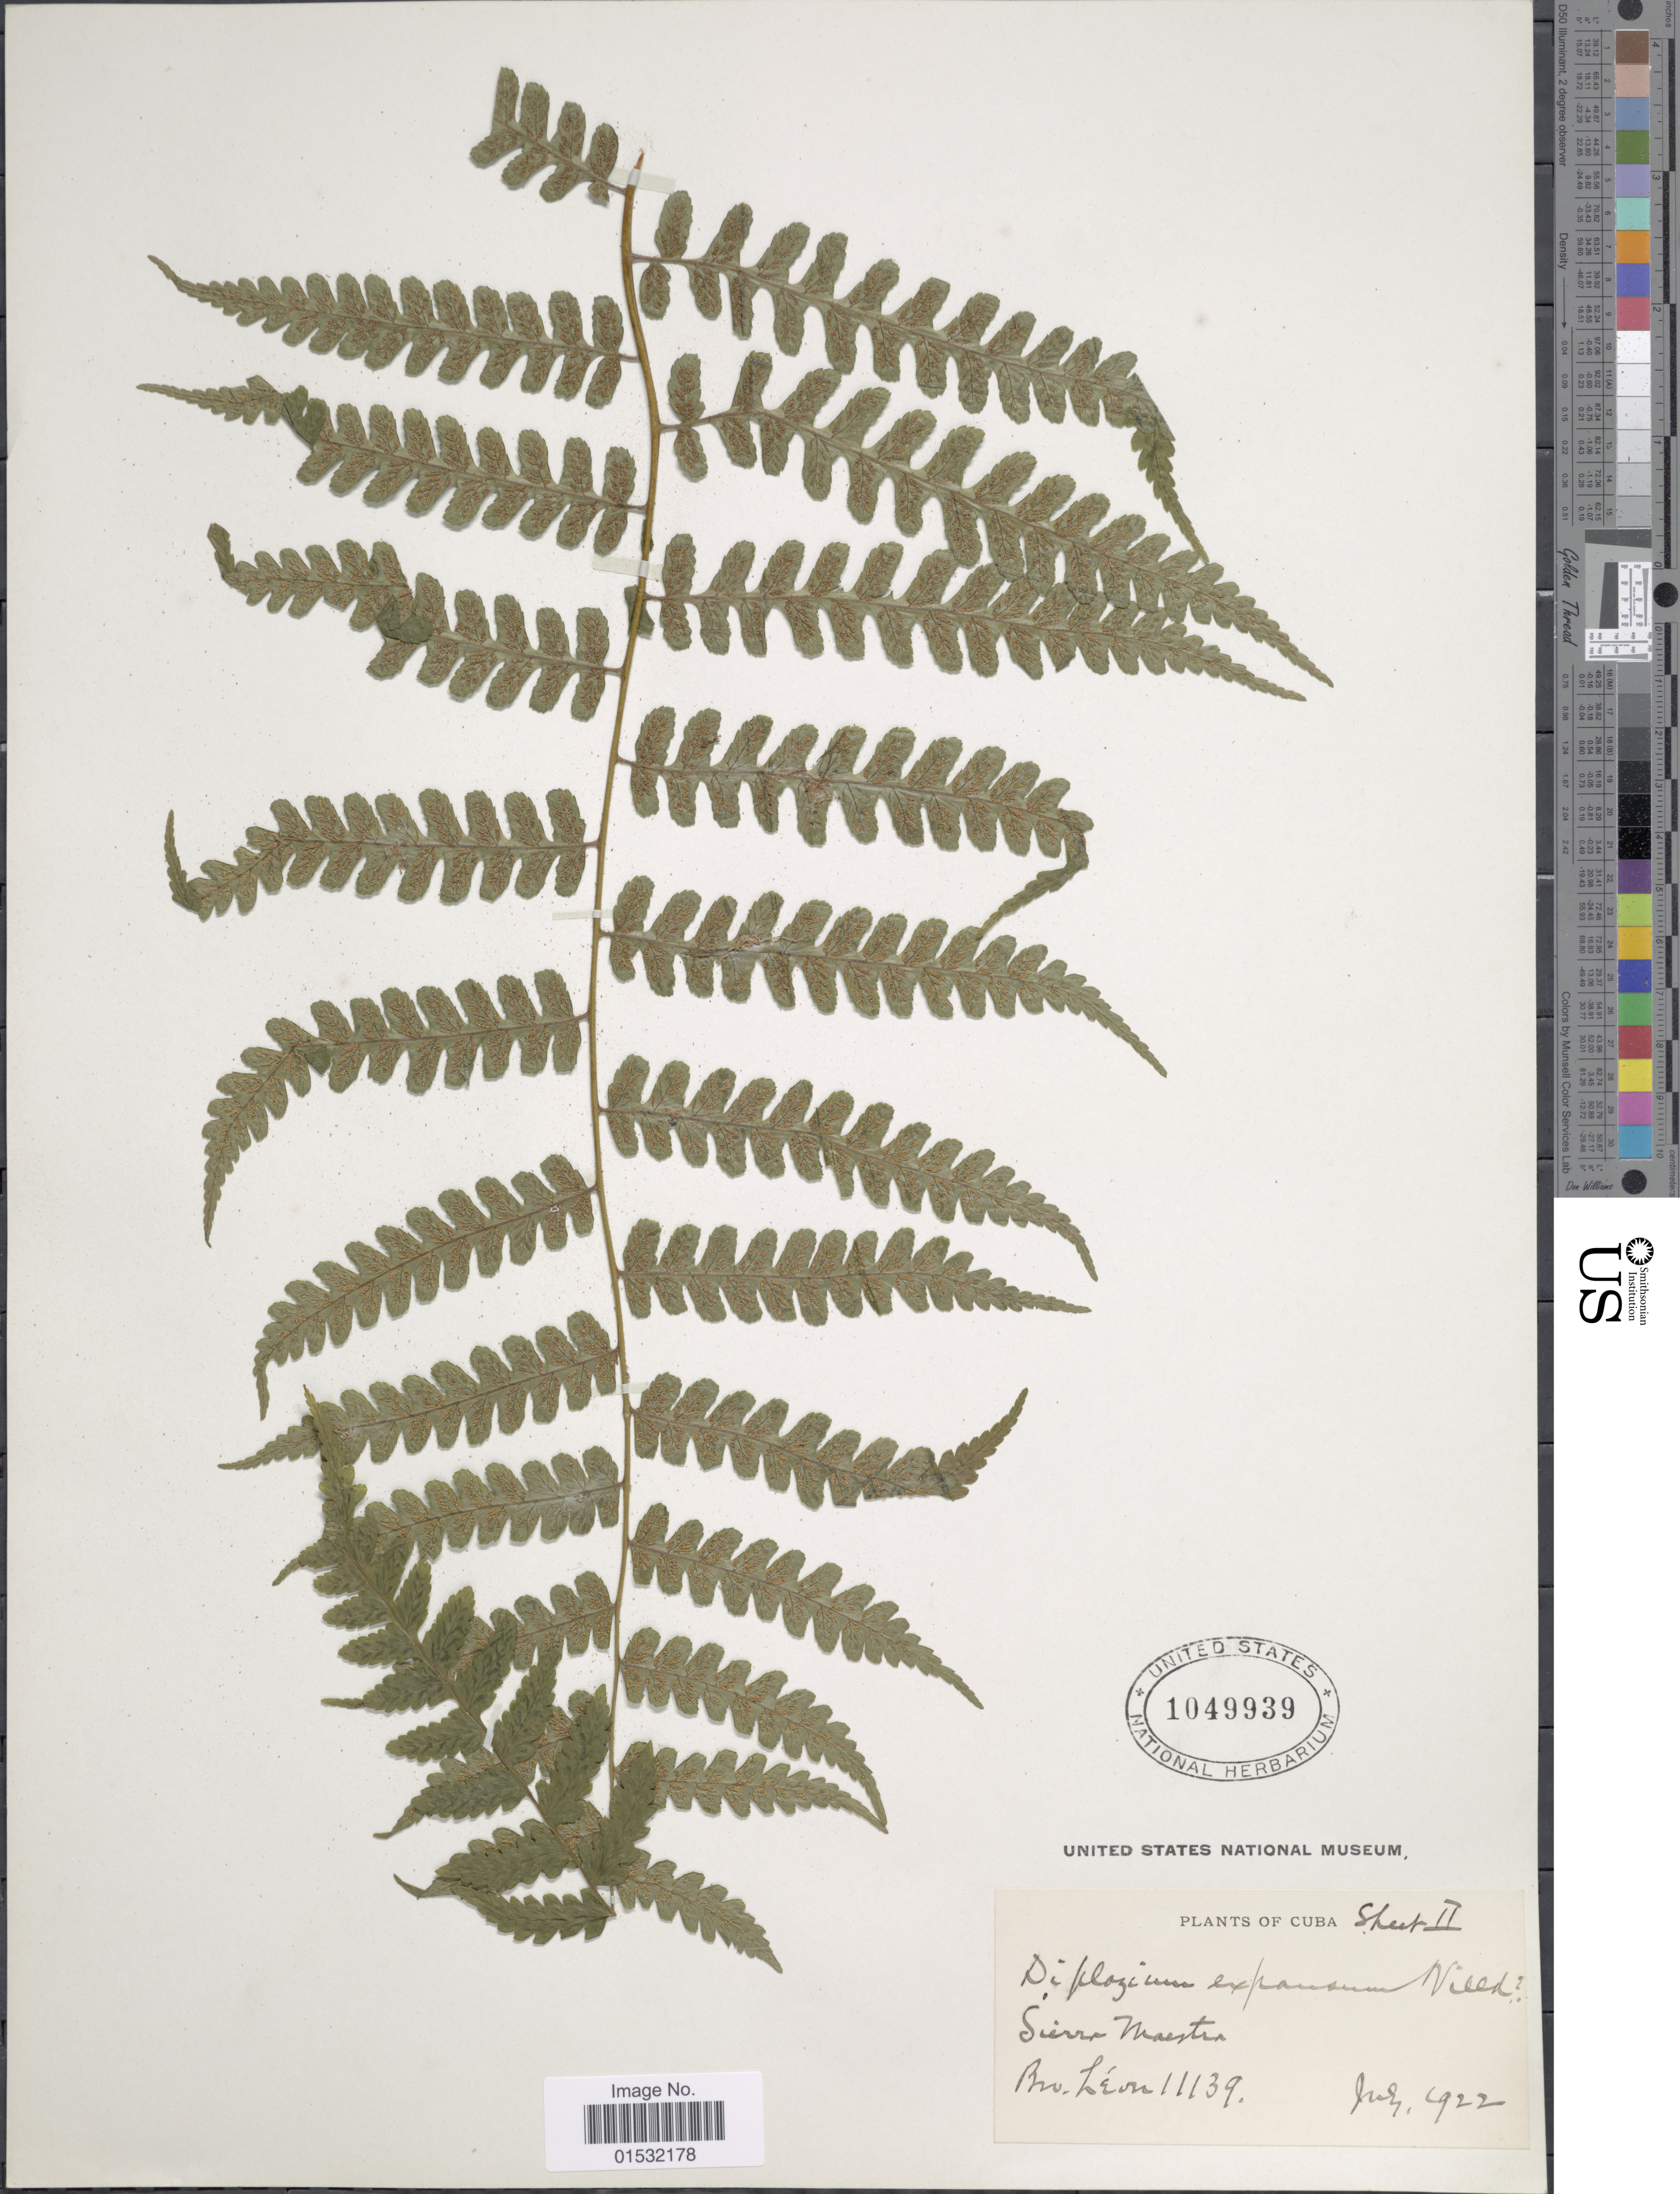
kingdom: Plantae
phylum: Tracheophyta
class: Polypodiopsida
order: Polypodiales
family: Athyriaceae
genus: Diplazium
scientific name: Diplazium fuertesii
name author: Brause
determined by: Sánchez, C.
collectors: Bro. León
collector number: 11139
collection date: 1922-07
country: Cuba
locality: Sierra Maestra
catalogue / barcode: US 1049939